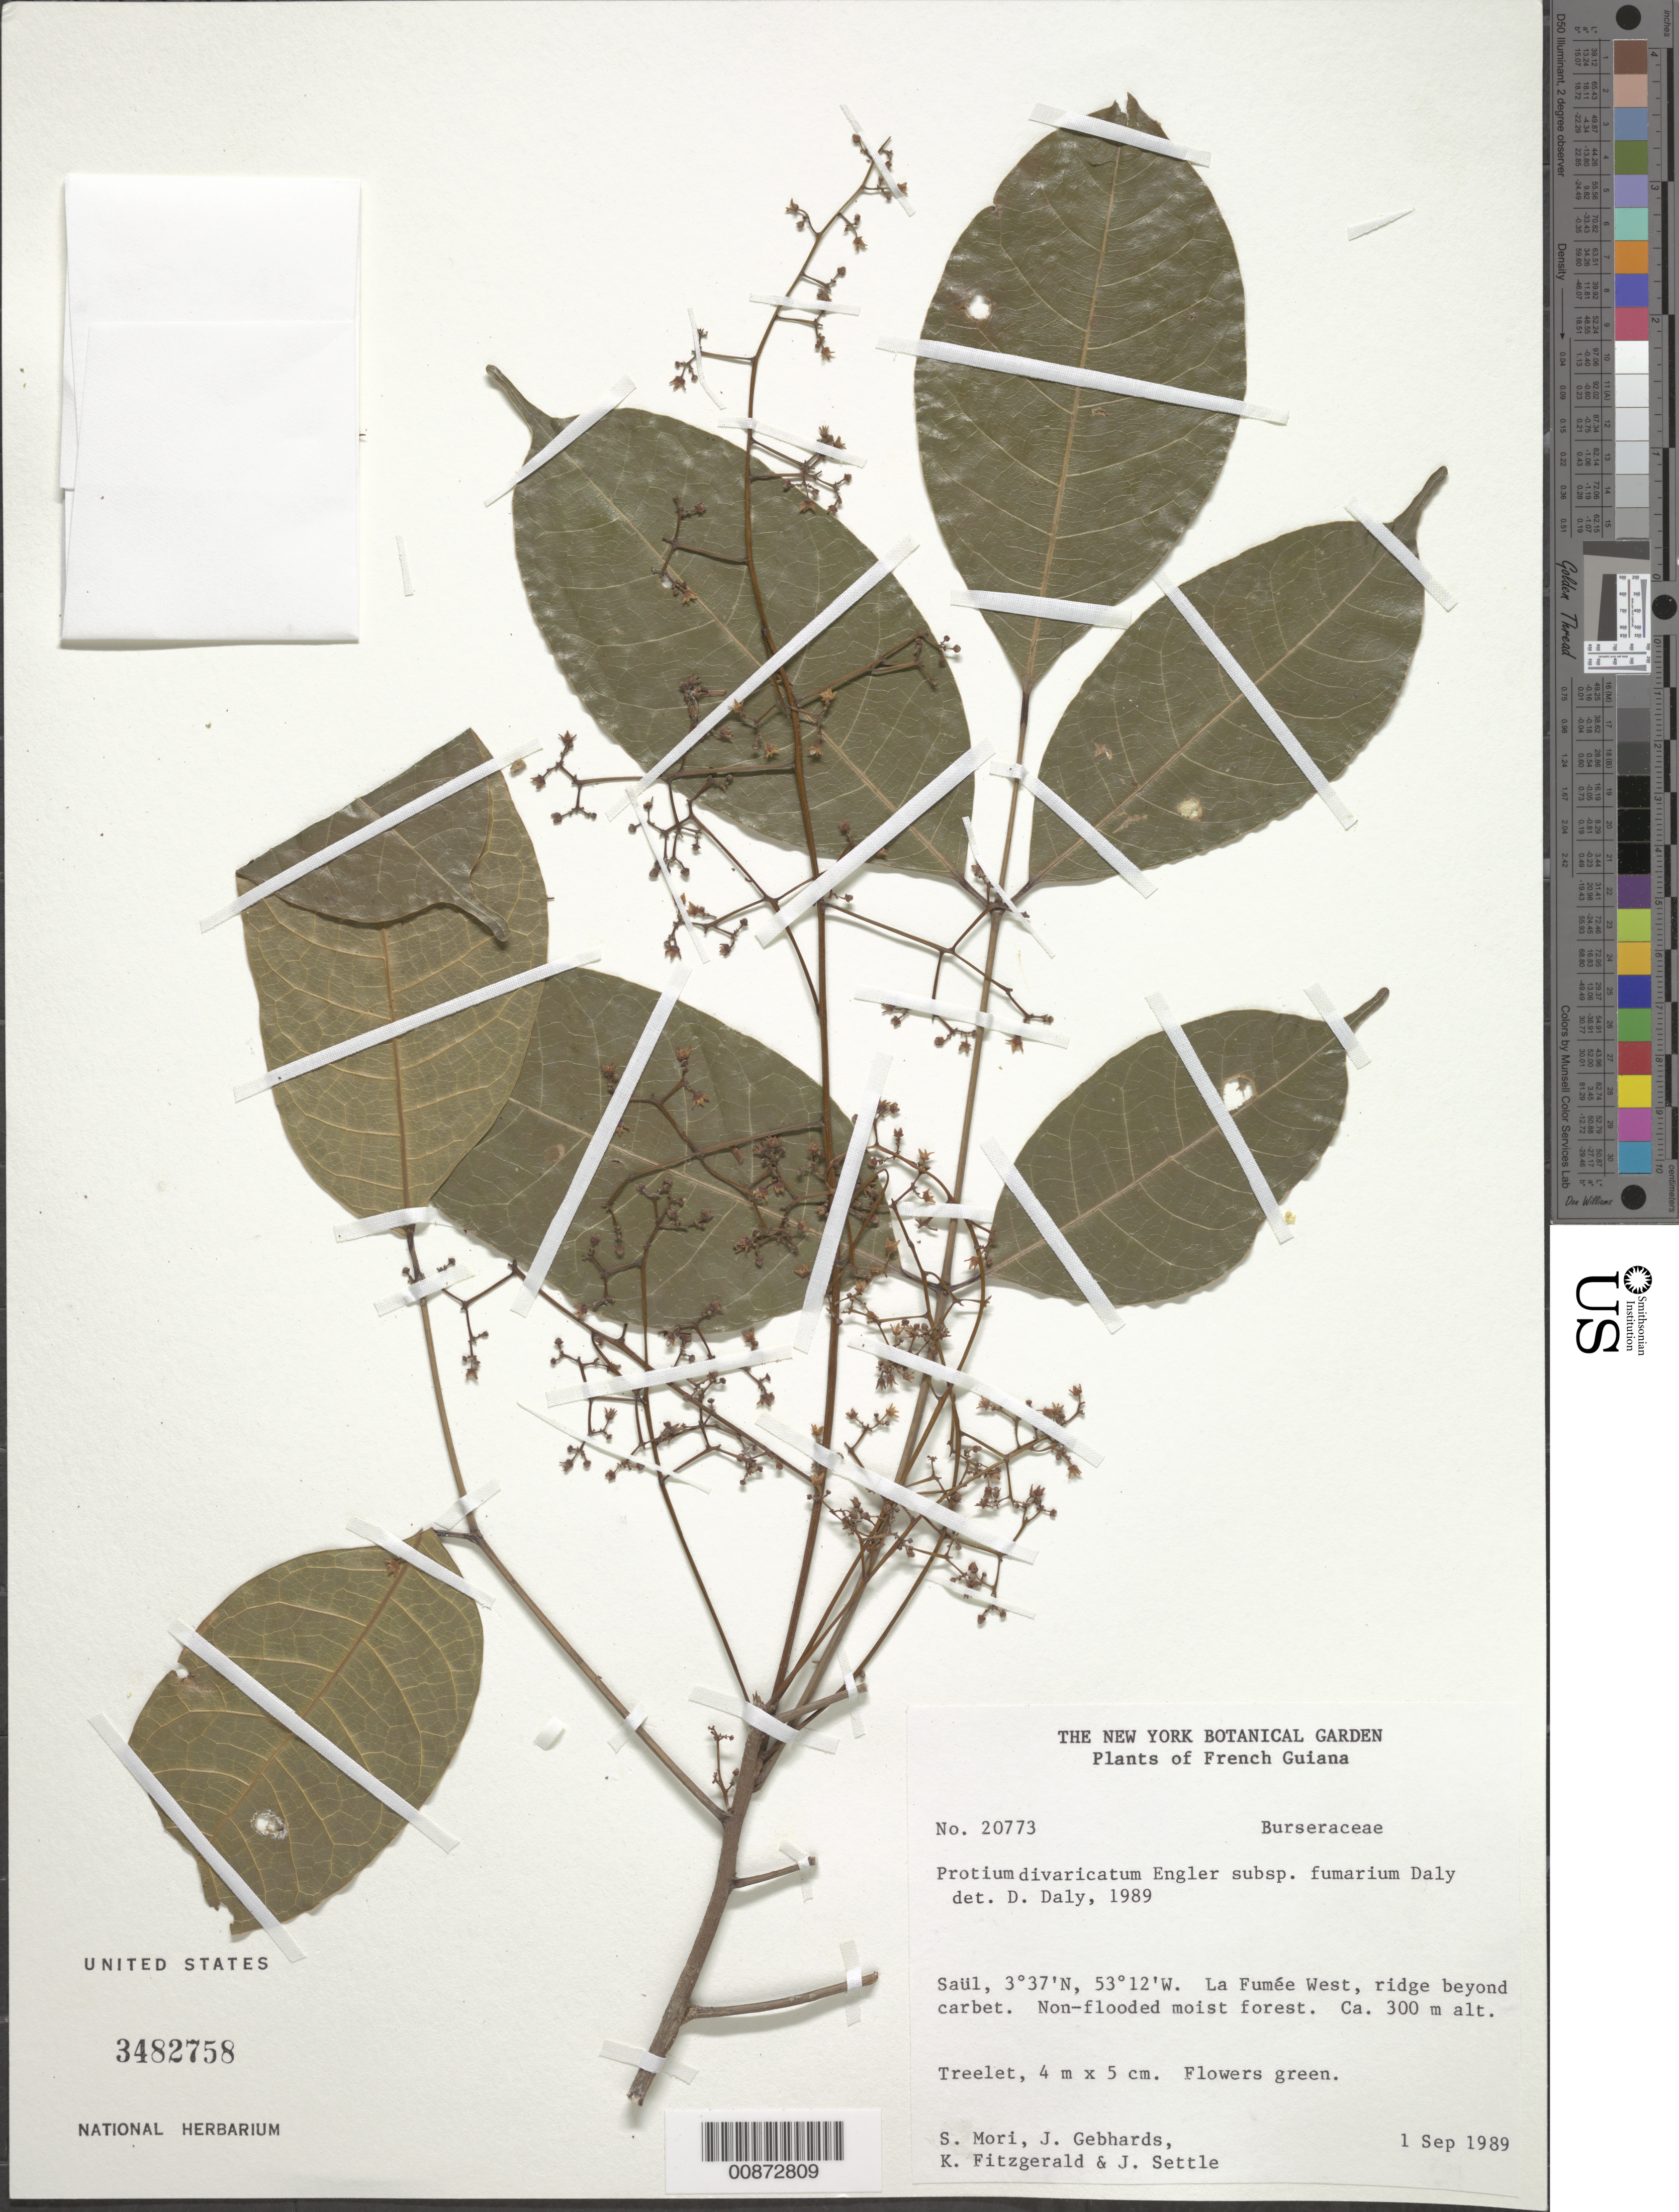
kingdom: Plantae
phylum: Tracheophyta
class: Magnoliopsida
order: Sapindales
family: Burseraceae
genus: Protium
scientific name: Protium divaricatum subsp. fumarium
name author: Daly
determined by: Daly, D. C.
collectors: S. Mori, J. Gebhards, K. Fitzgerald & J. Settle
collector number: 20773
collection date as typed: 1-Sep-89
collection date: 1989-09-01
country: French Guiana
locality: Saül, La Fumée West, ridge just beyond ONF Carbet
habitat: Non-flooded moist forest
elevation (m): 300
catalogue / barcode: US 3482758